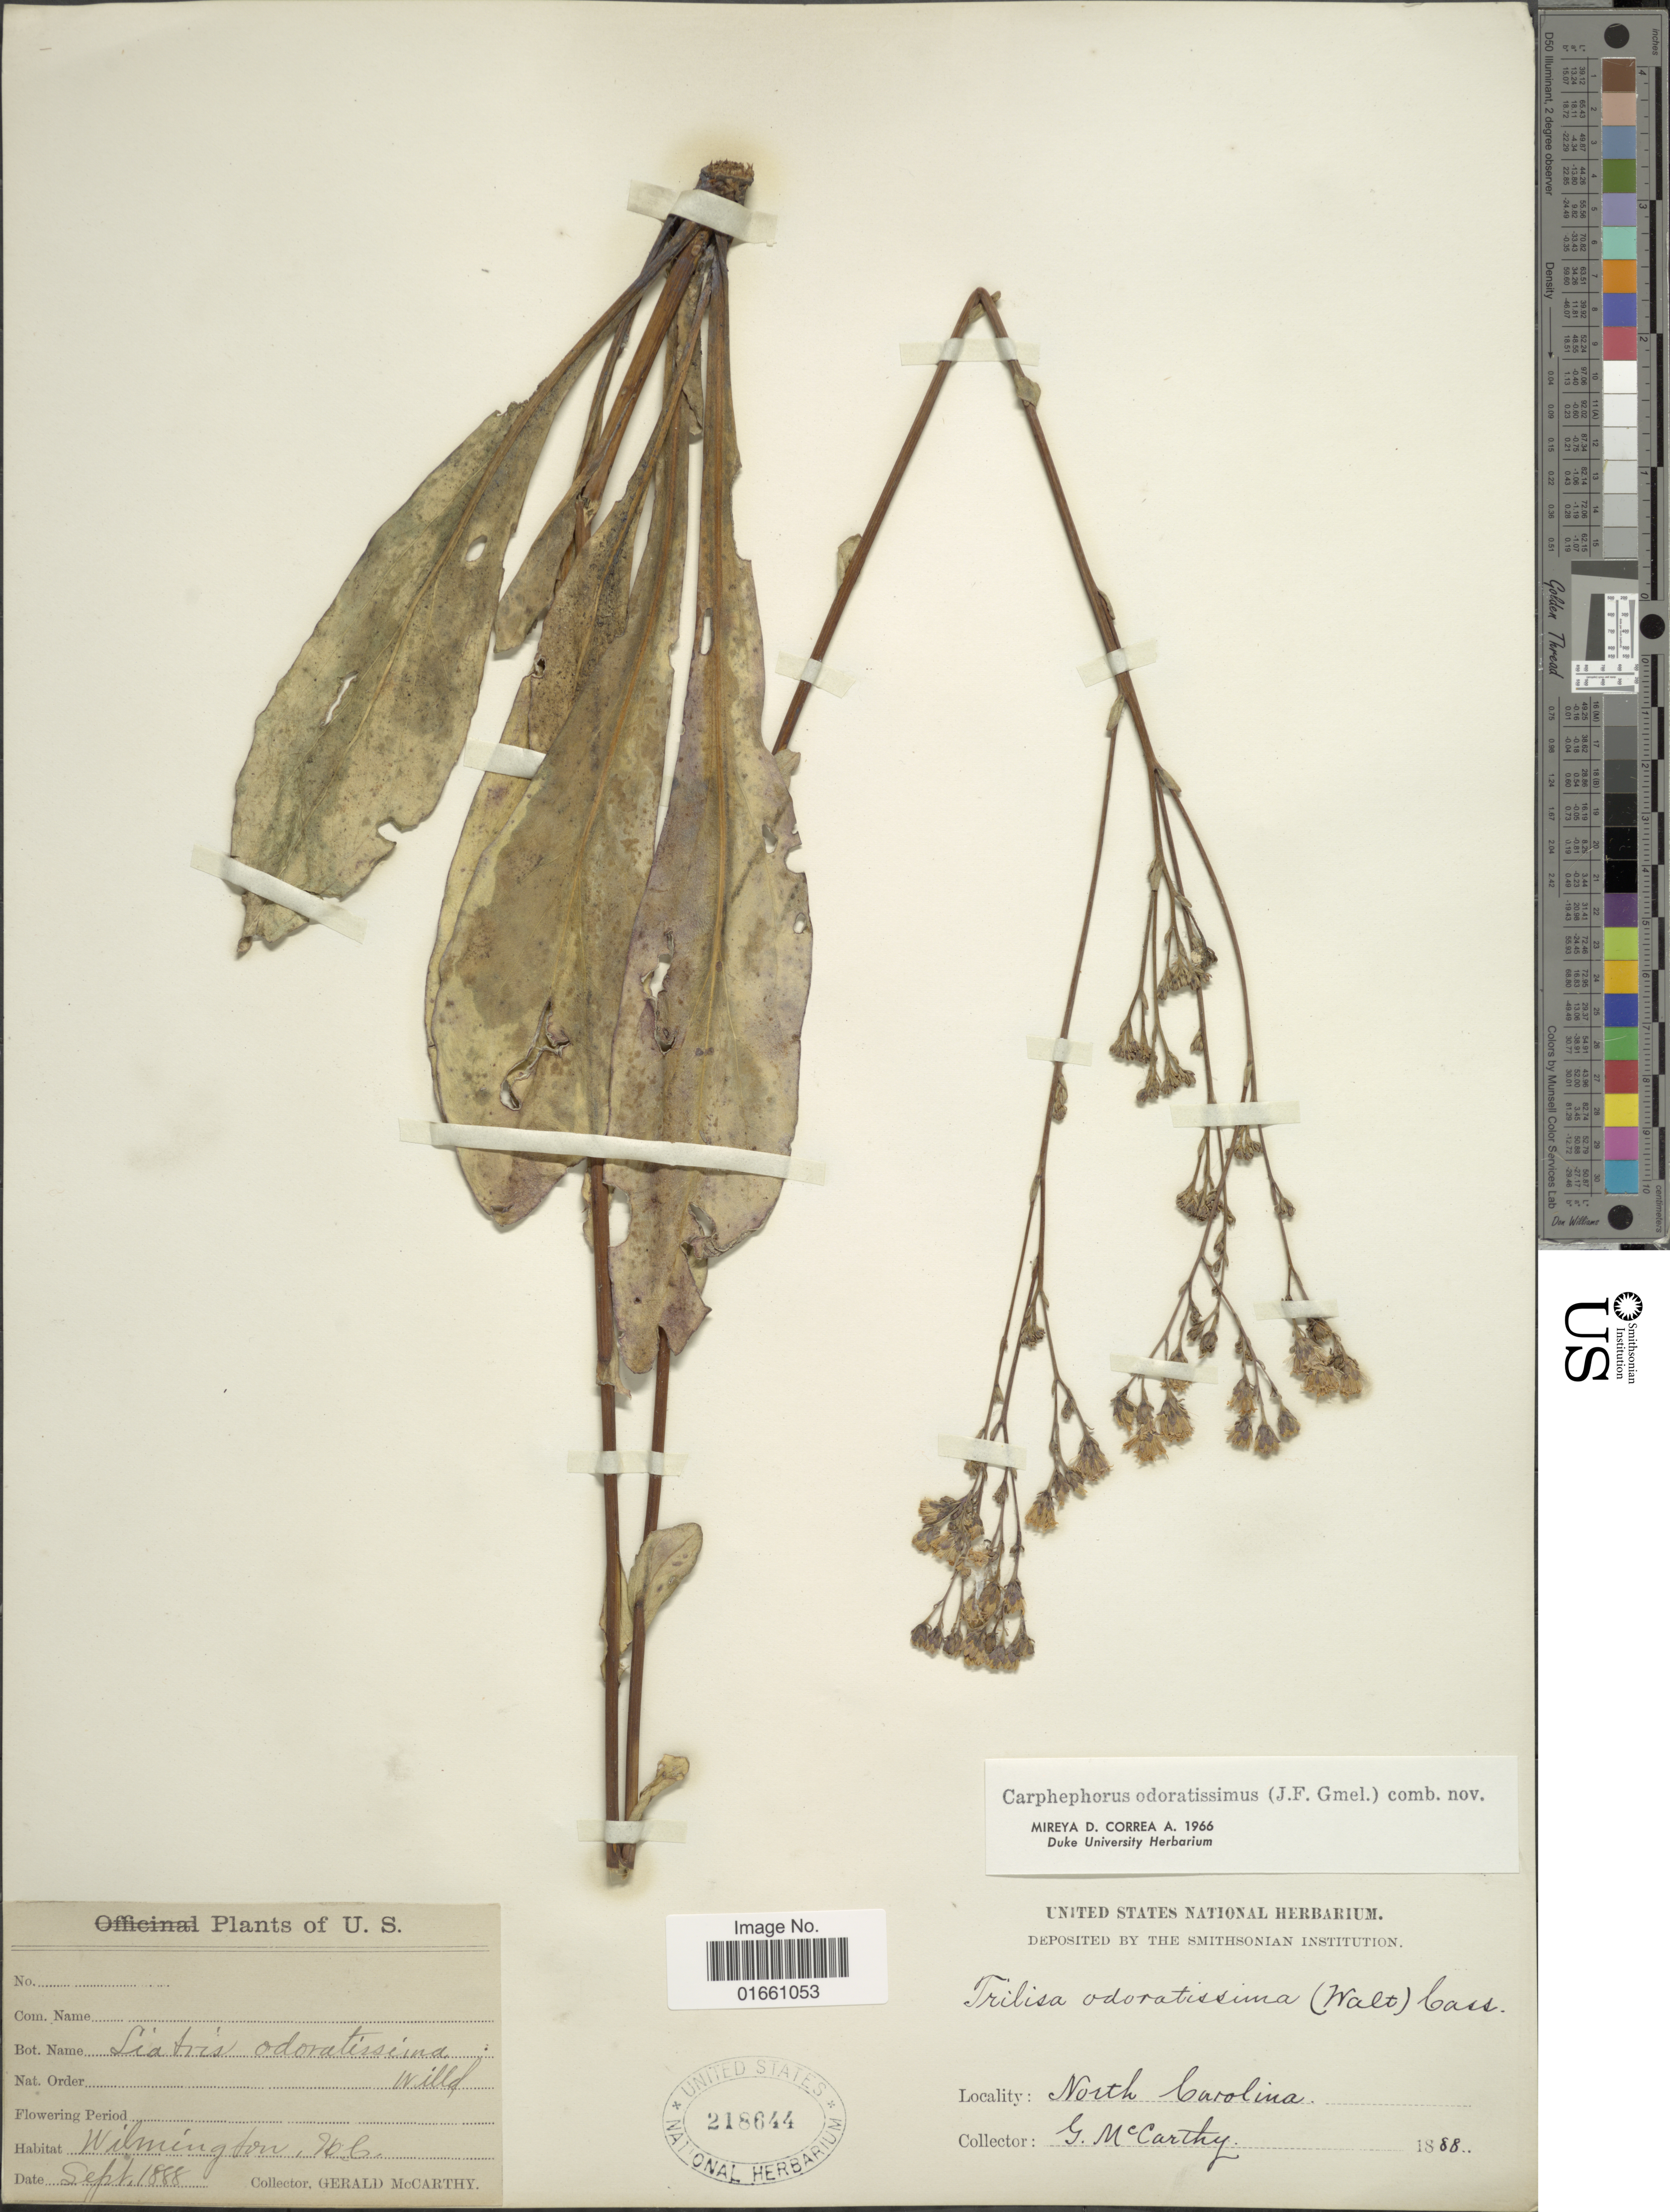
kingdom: Plantae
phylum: Tracheophyta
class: Magnoliopsida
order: Asterales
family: Asteraceae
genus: Trilisa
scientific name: Trilisa odoratissima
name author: (J.F. Gmel.) Cass.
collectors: M. McCarthy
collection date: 1888-09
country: United States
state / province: North Carolina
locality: Wilmington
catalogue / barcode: US 218644